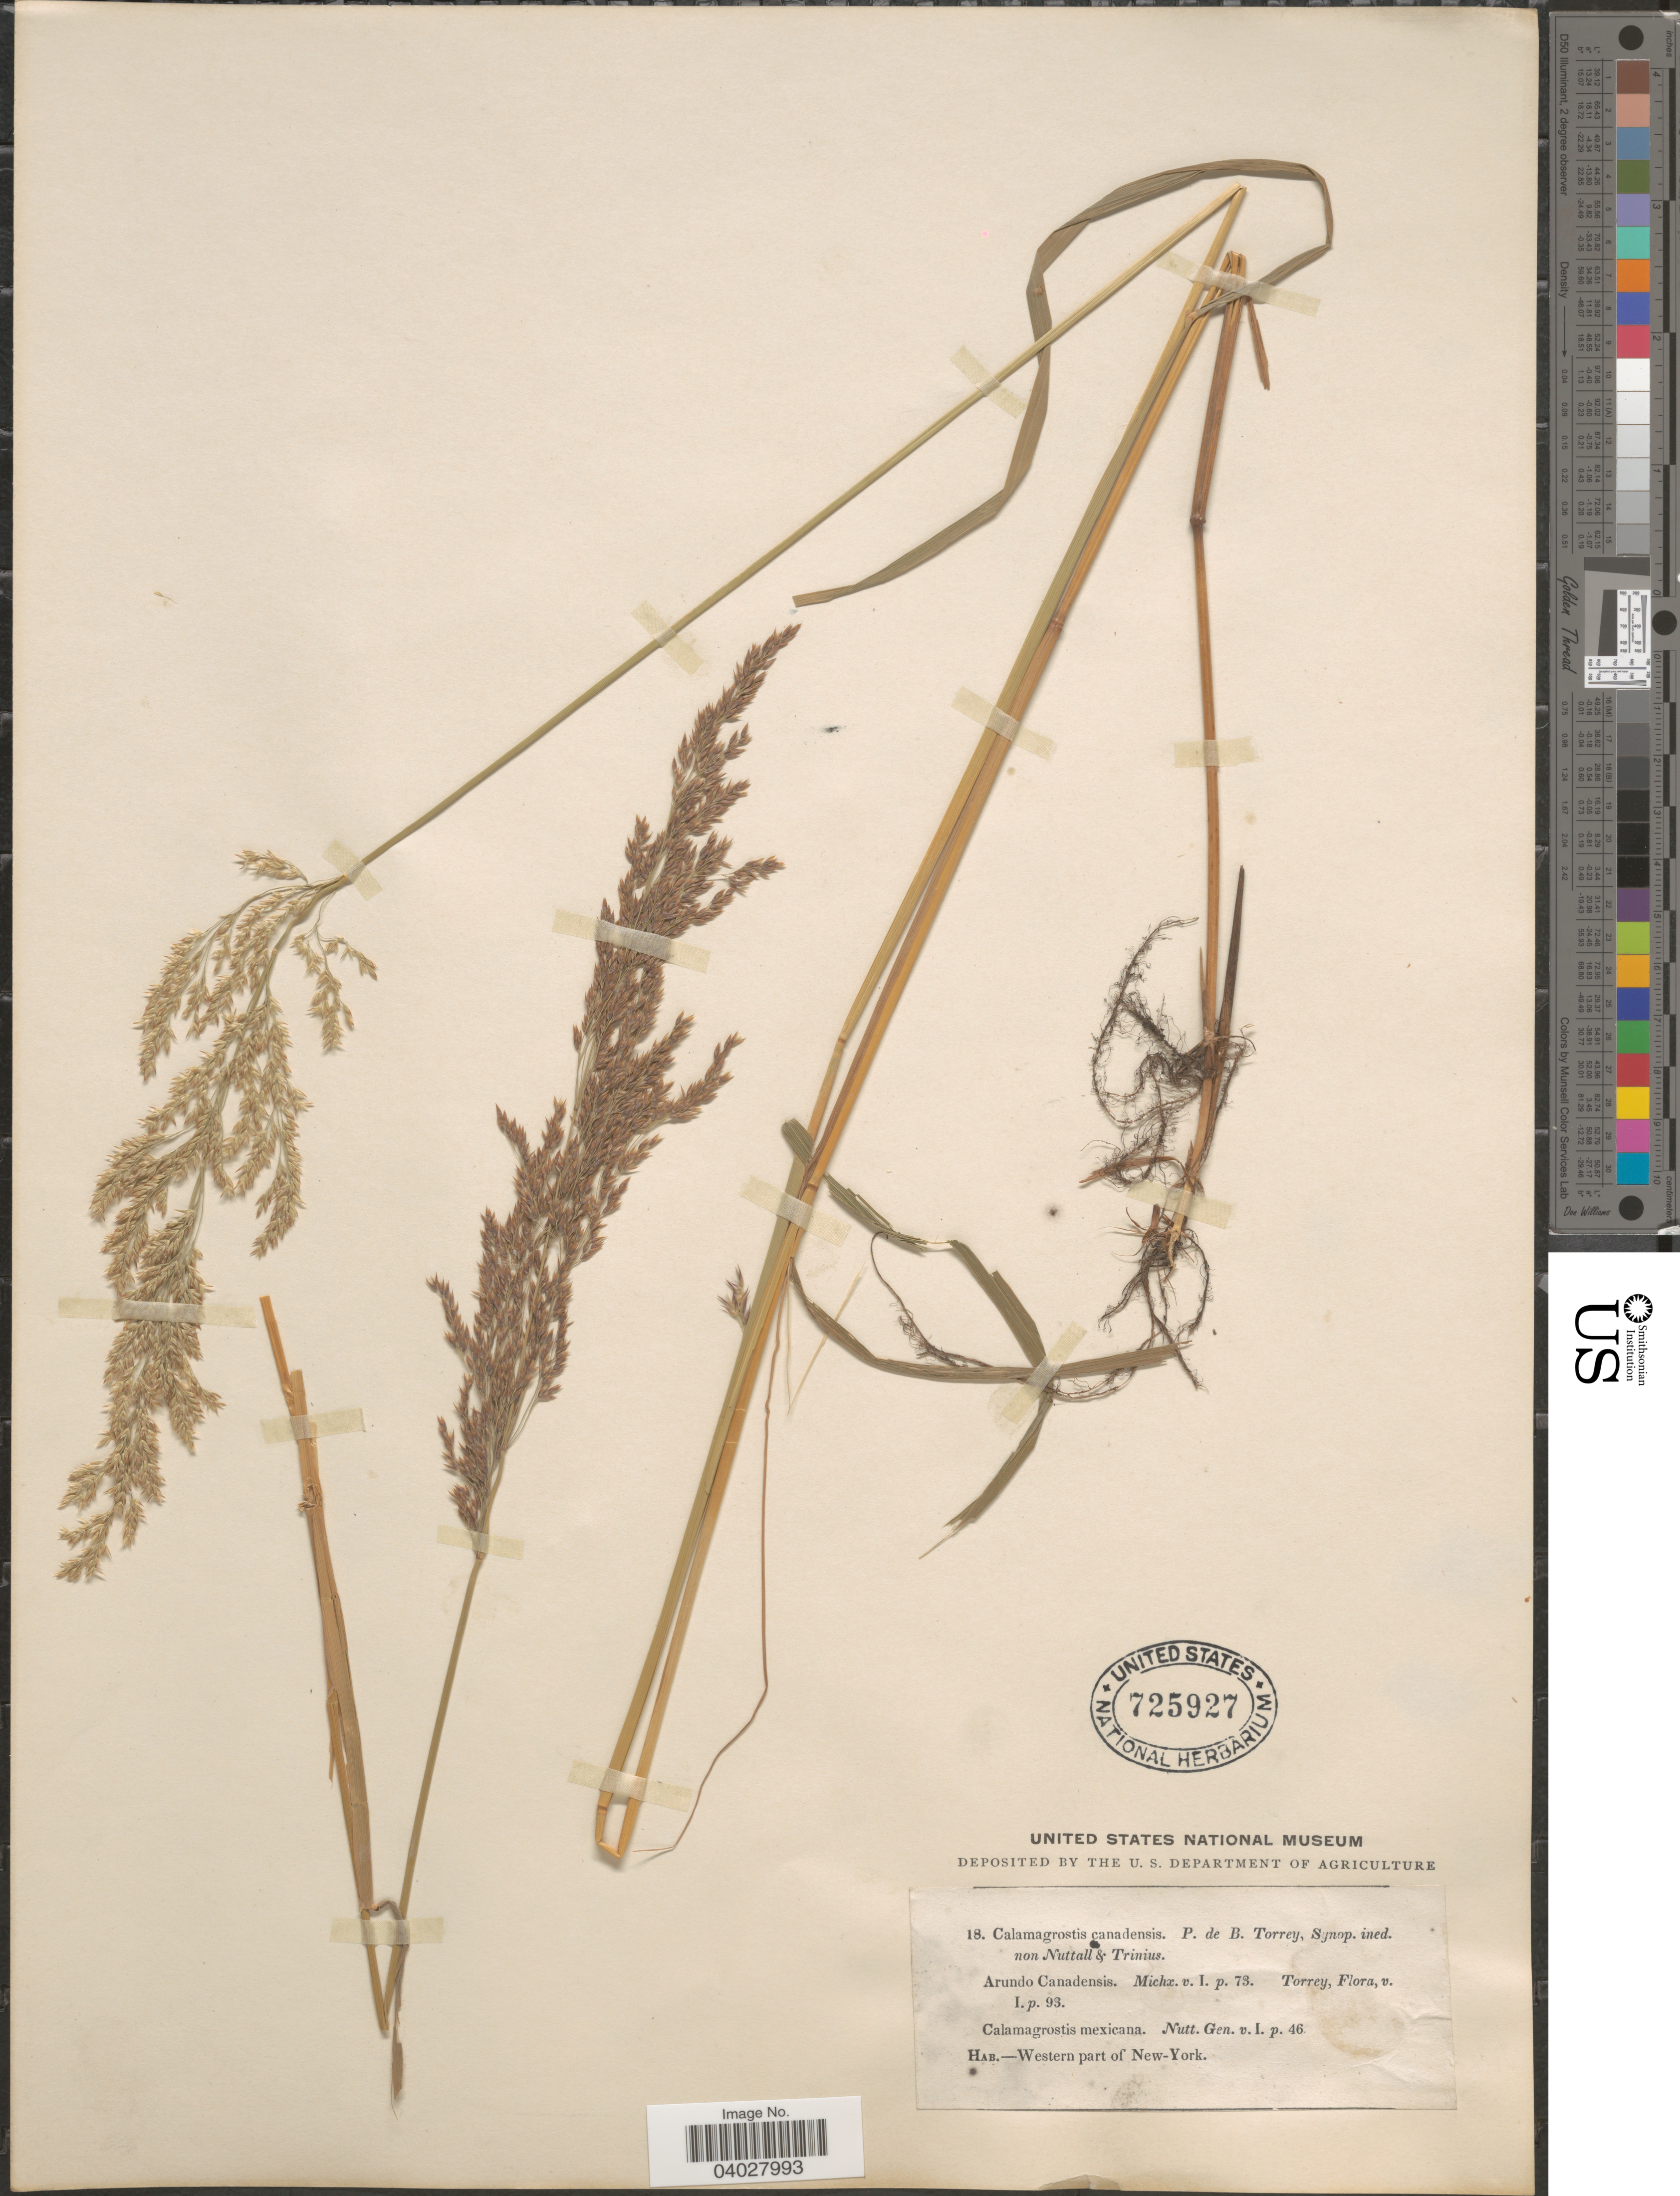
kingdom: Plantae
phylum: Tracheophyta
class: Liliopsida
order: Poales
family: Poaceae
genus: Calamagrostis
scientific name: Calamagrostis canadensis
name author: (Michx.) P. Beauv.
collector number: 18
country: United States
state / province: New York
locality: Western part of New-York.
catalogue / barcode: US 725927